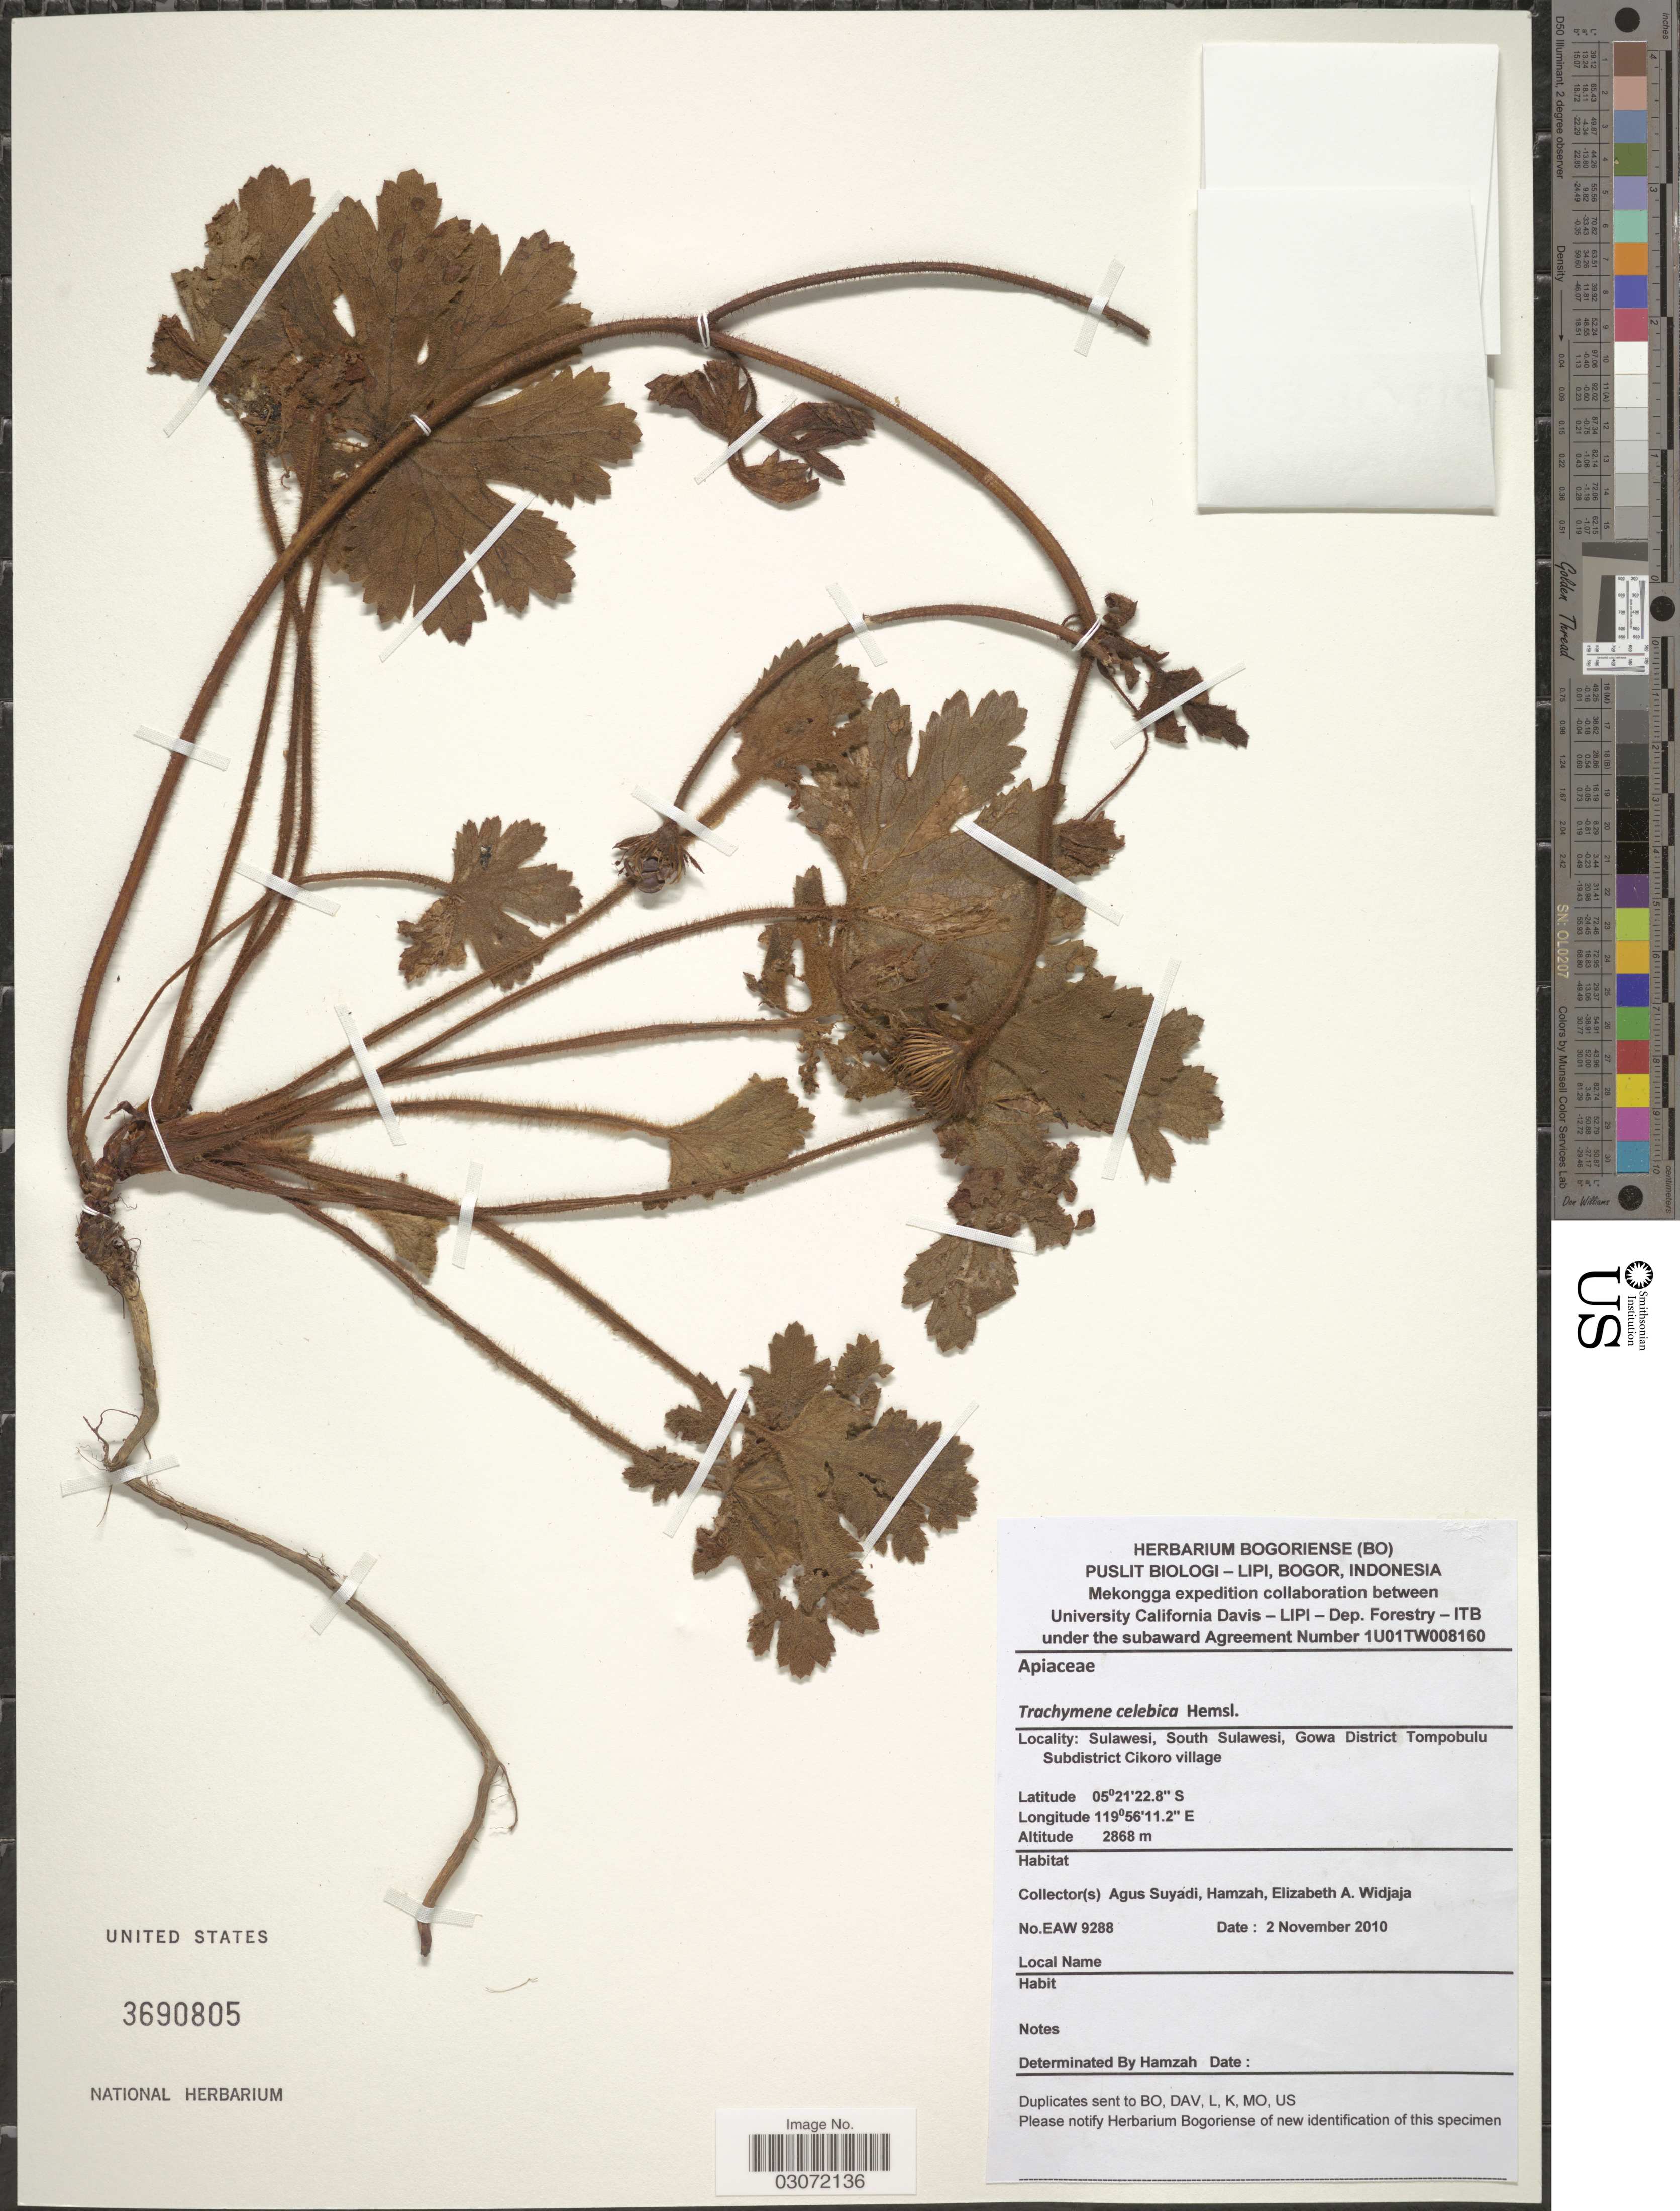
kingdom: Plantae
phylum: Tracheophyta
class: Magnoliopsida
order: Apiales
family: Araliaceae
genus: Trachymene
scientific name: Trachymene celebica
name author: Hemsl.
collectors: A. Suyadi, -. Hamzah & E. A. Widjaja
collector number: EAW 9288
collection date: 2010-11-02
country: Indonesia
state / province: Sulawesi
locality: South Sulawesi, Gowa District Tompobulu. Subdistrict Cikoro village.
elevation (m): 2868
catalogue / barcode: US 3690805